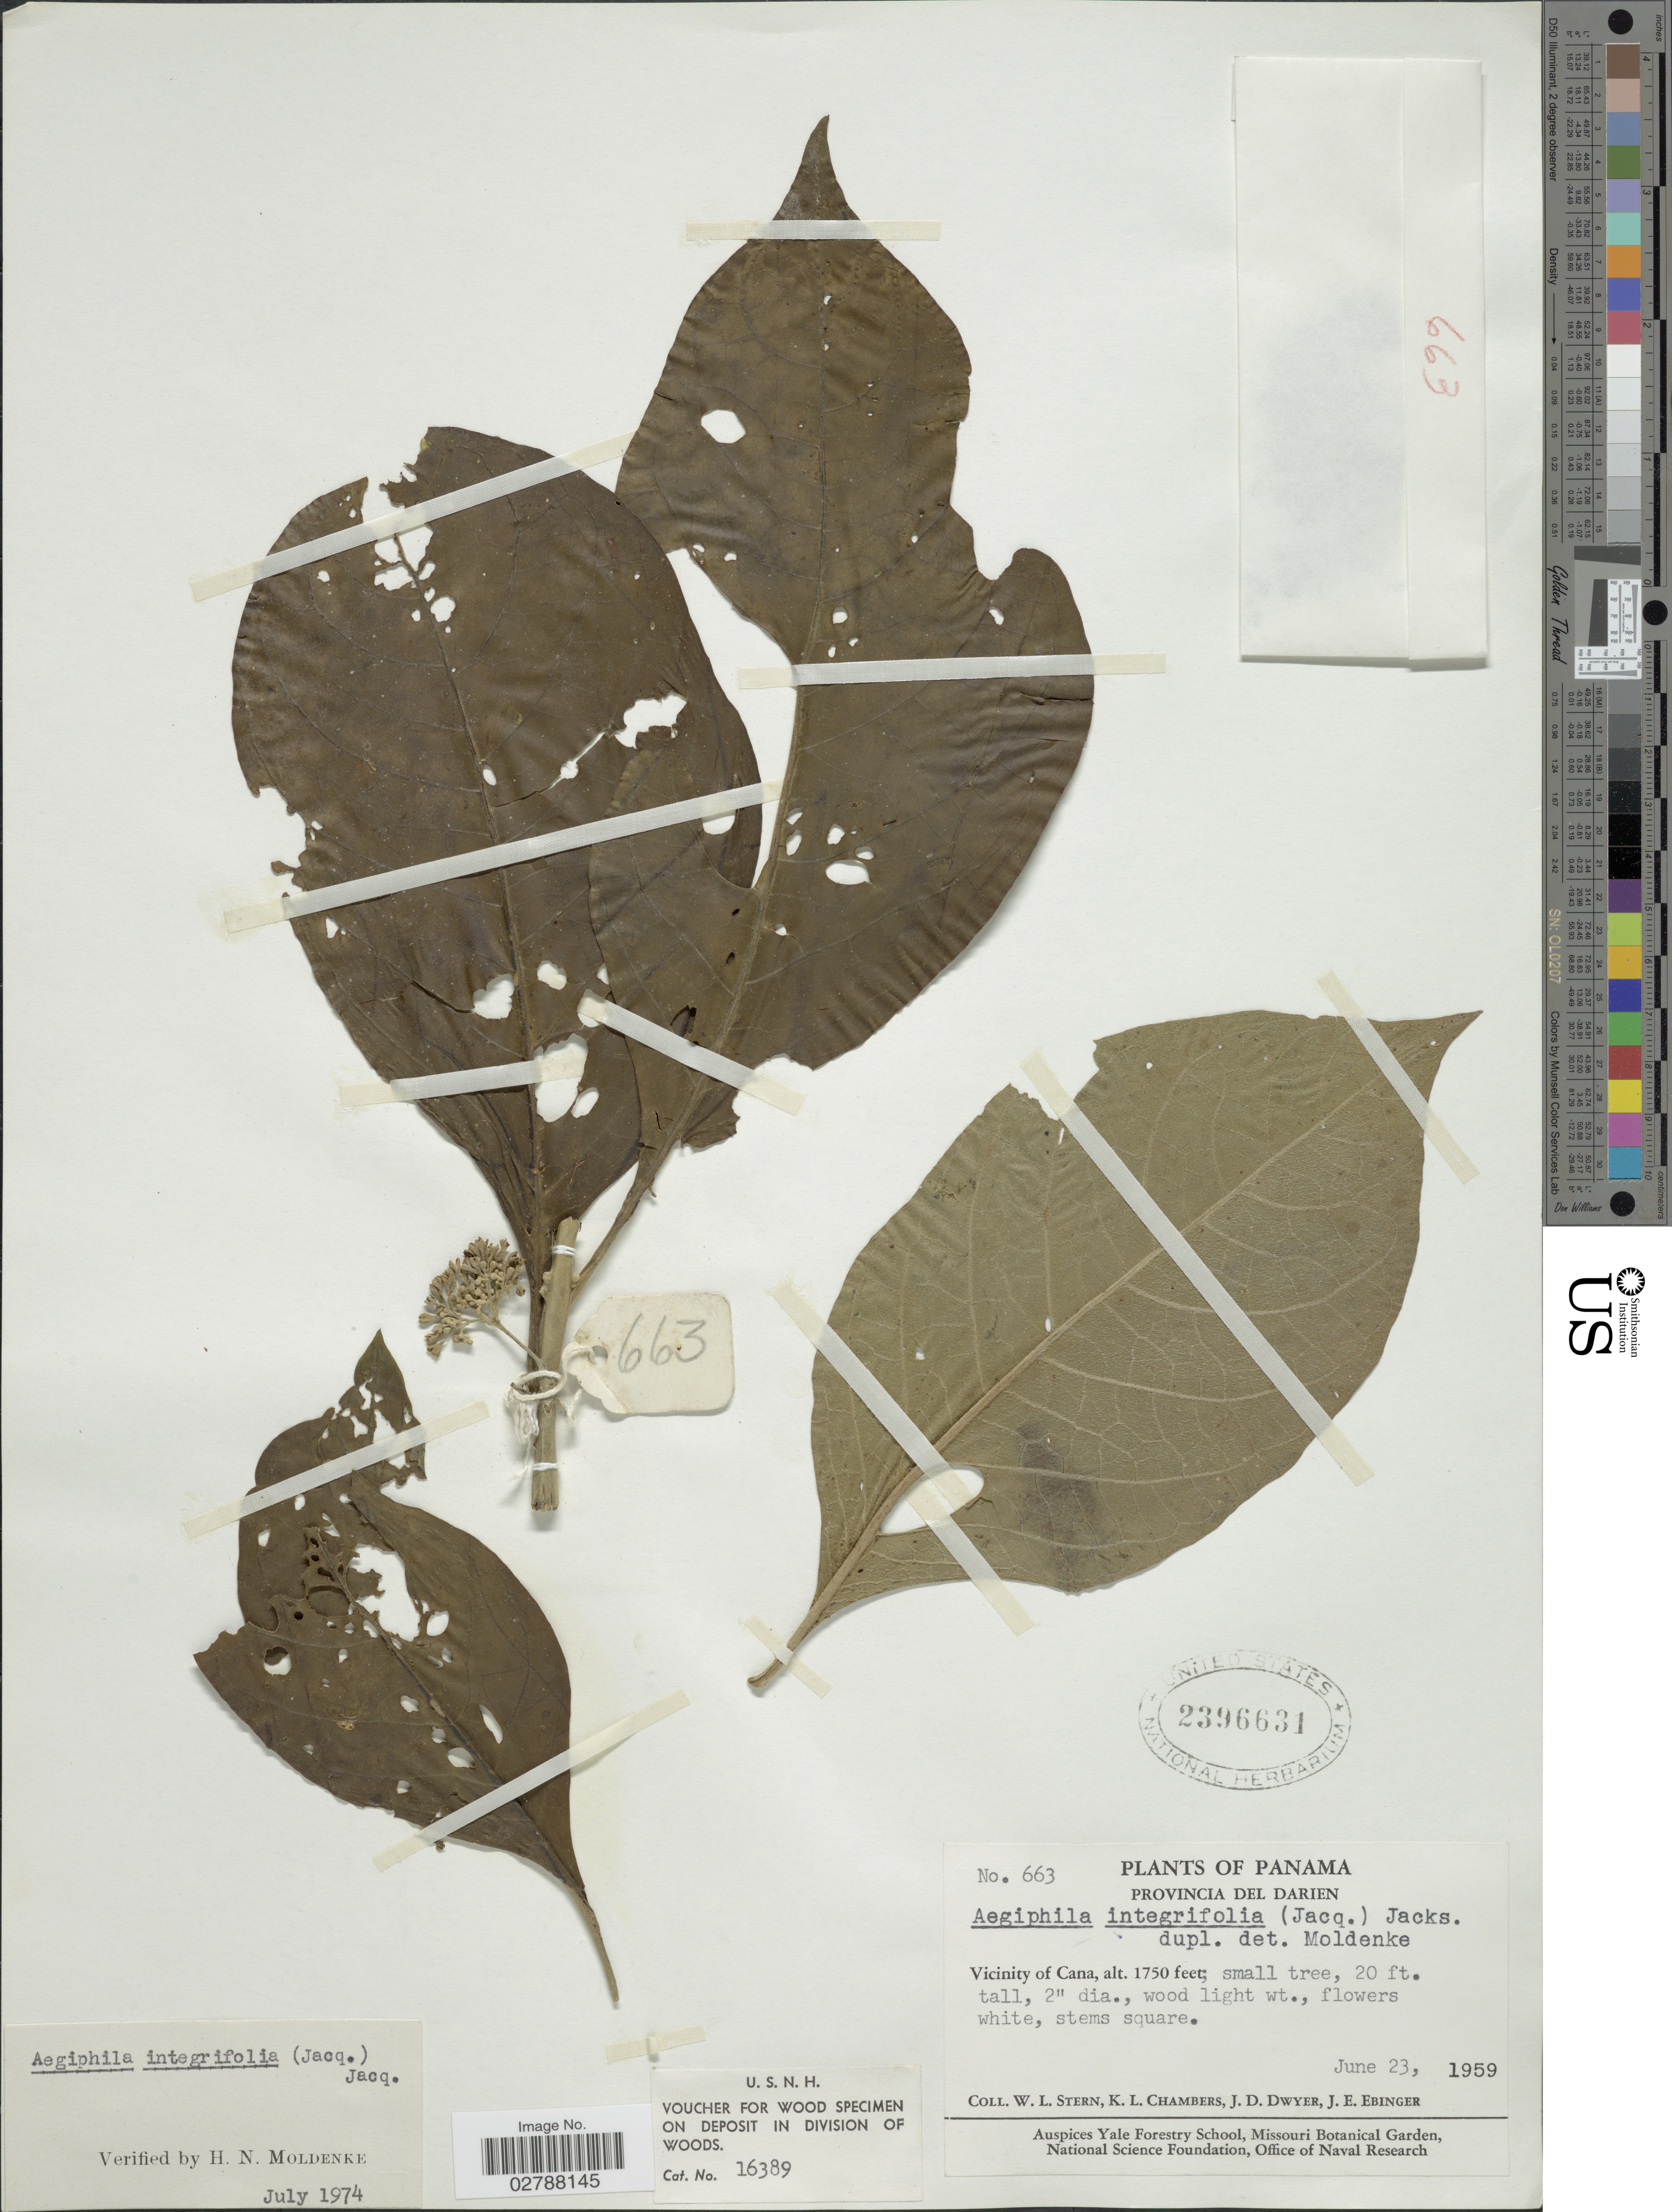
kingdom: Plantae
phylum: Tracheophyta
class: Magnoliopsida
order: Lamiales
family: Lamiaceae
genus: Aegiphila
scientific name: Aegiphila integrifolia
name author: (Jacq.) B.D. Jacks.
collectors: W. L. Stern, K. Chambers, J. D. Dwyer & J. Ebinger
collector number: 663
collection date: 1959-06-23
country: Panama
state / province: Darién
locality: Provincia del Darien. Vicinity of Cana.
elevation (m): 533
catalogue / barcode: US 2396631